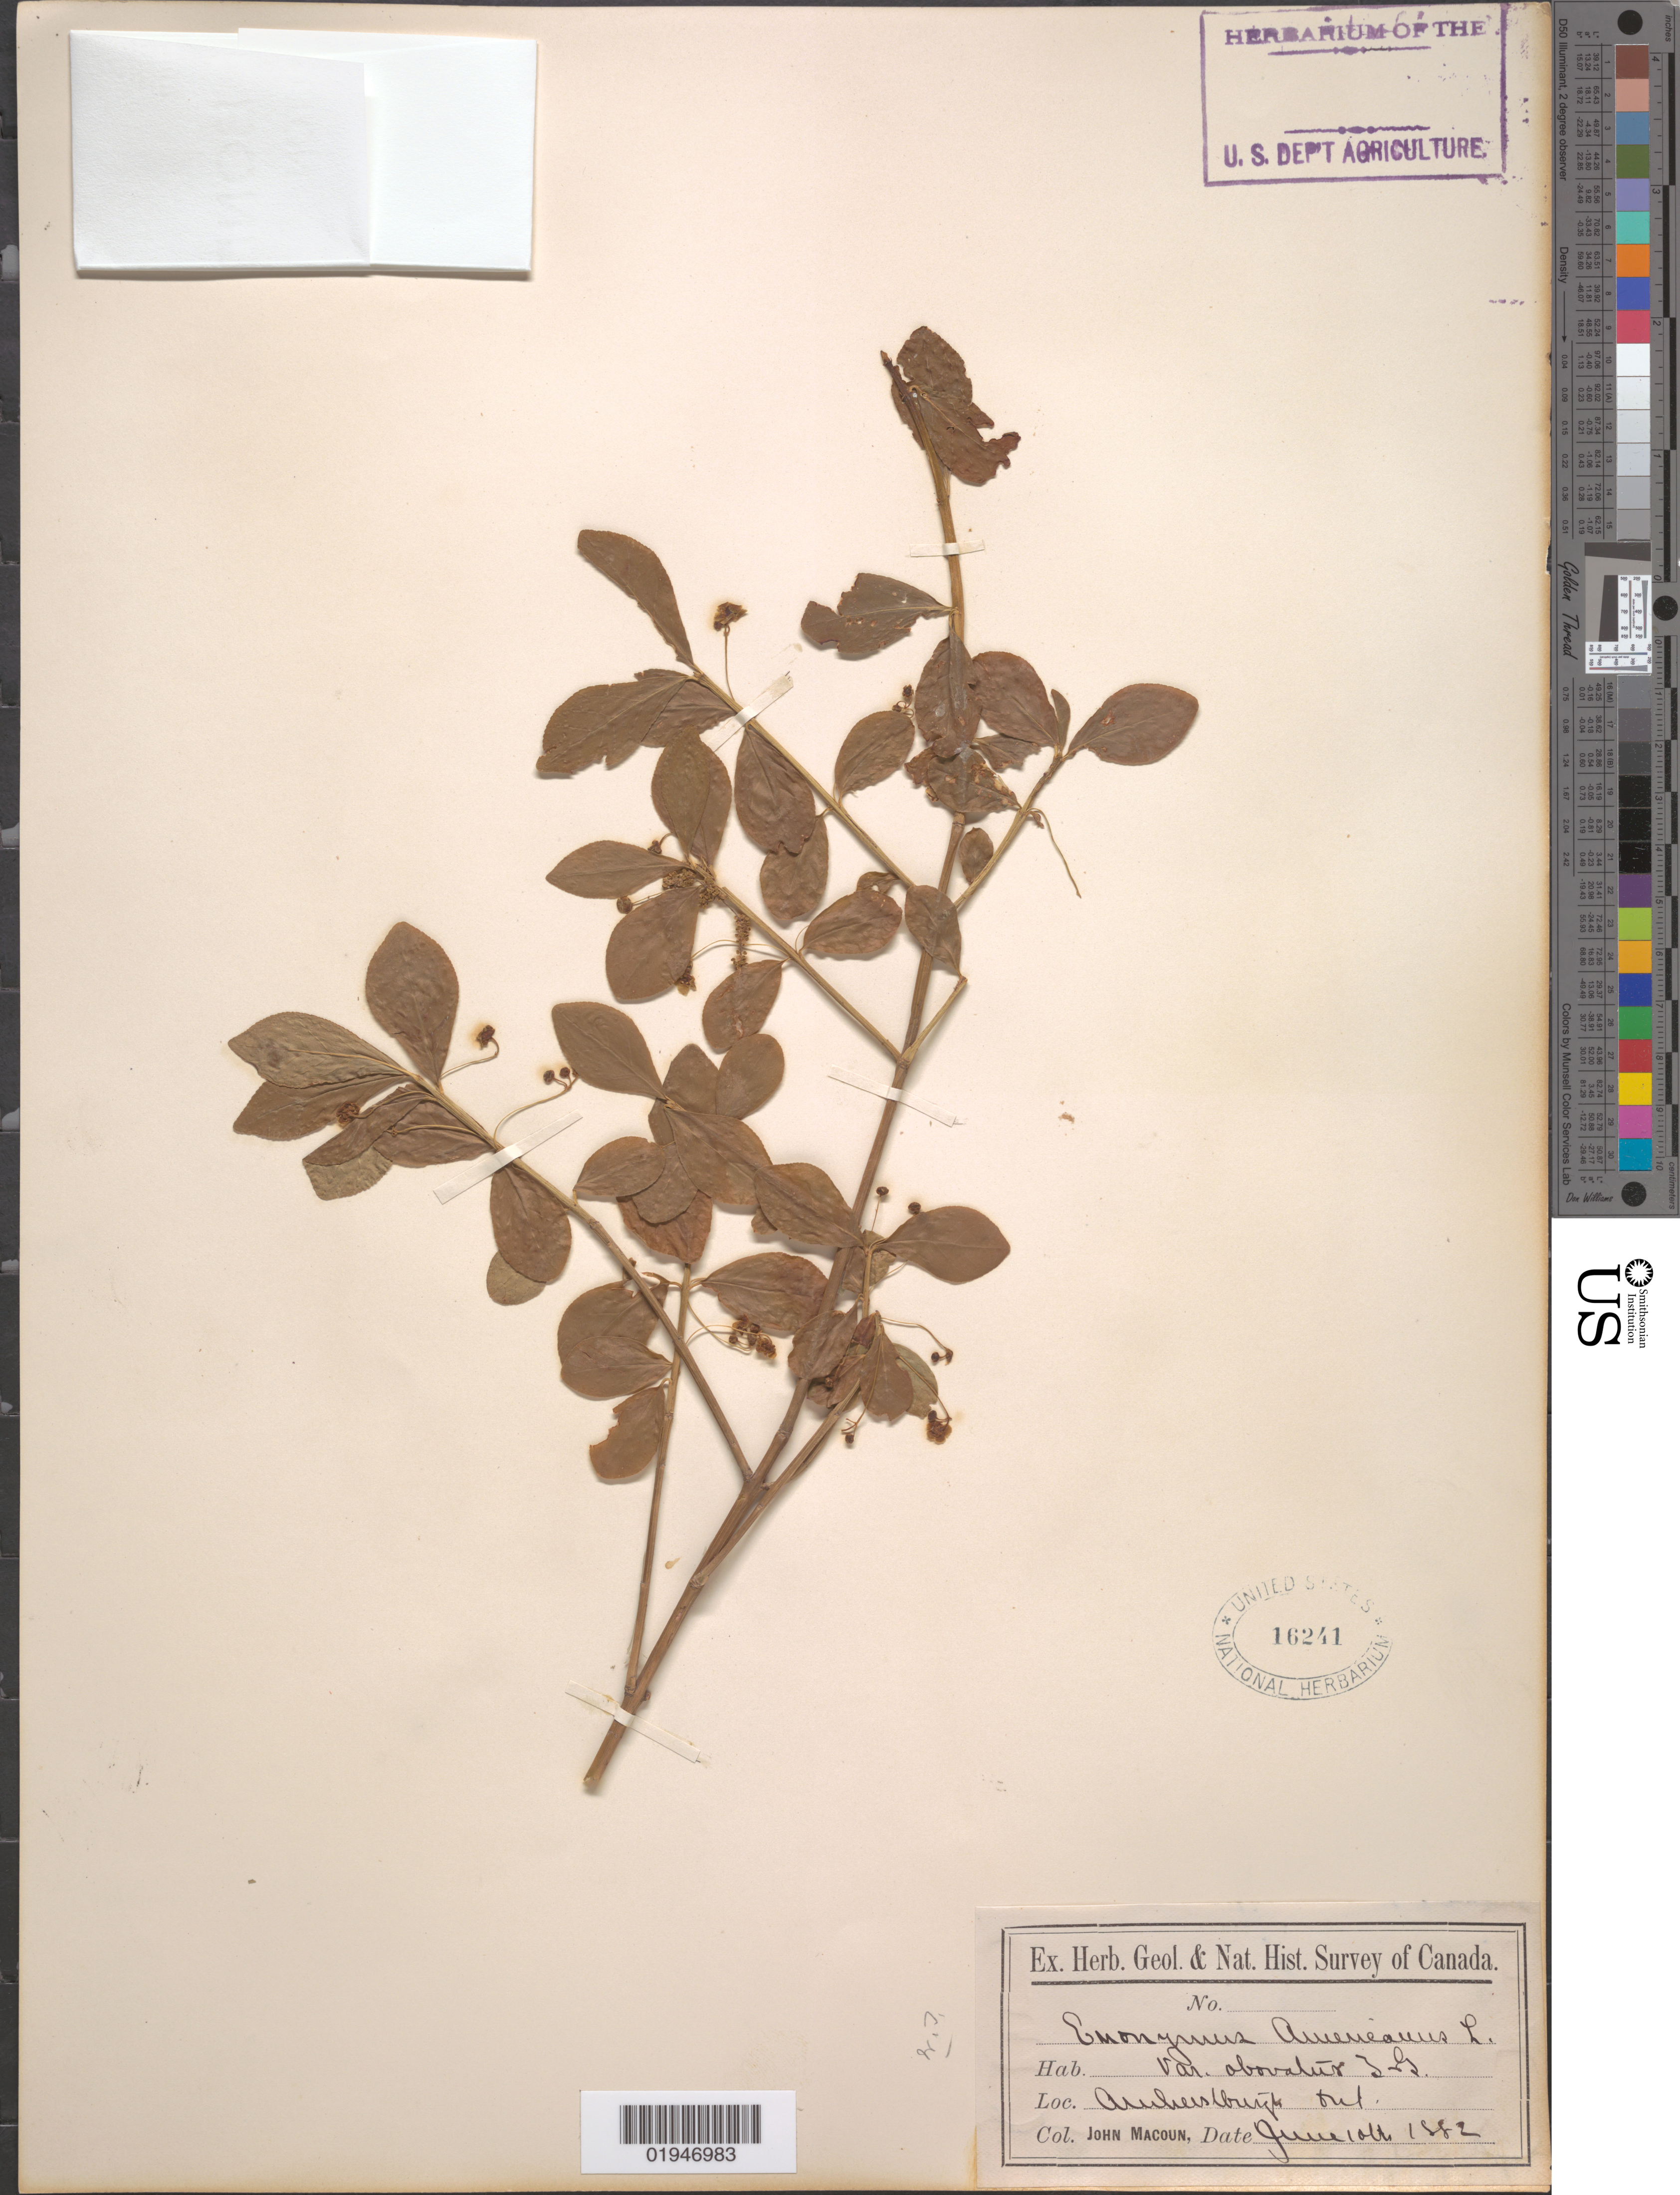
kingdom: Plantae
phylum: Tracheophyta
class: Magnoliopsida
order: Celastrales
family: Celastraceae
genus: Euonymus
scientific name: Euonymus obovatus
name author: Nutt.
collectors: J. Macoun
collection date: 1882-06-10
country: Canada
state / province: Ontario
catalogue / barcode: US 16241